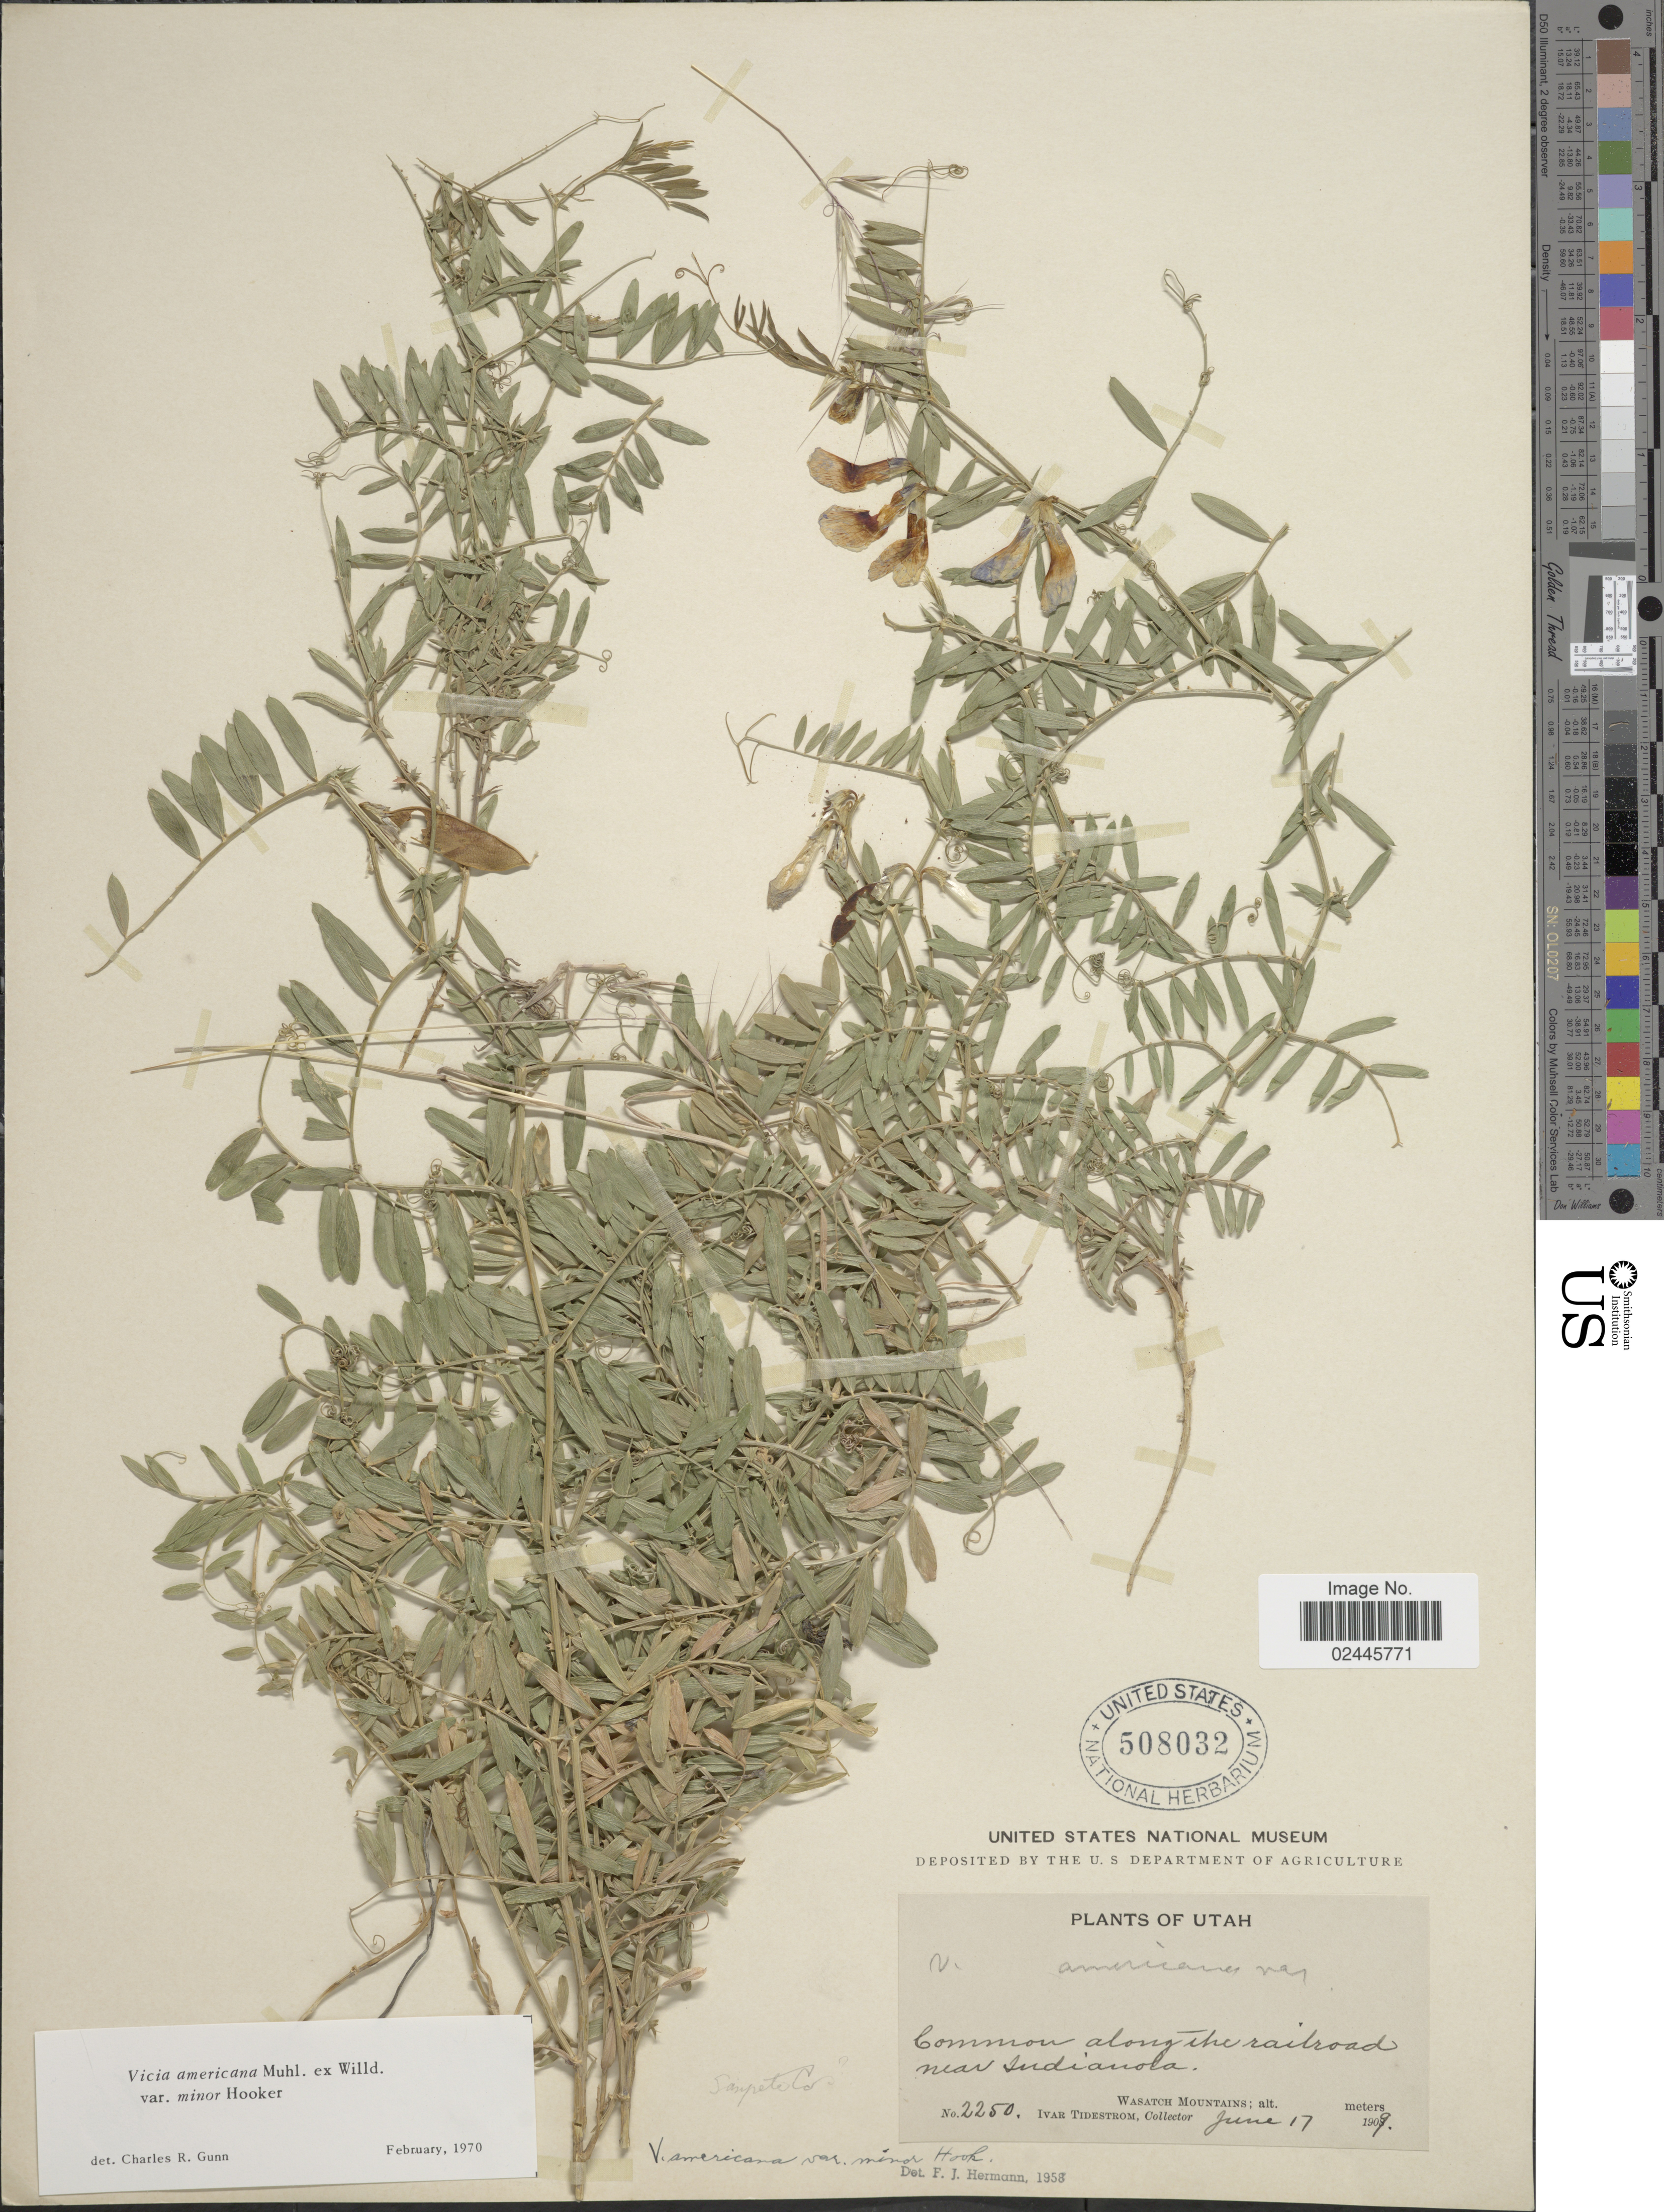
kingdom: Plantae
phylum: Tracheophyta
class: Magnoliopsida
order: Fabales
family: Fabaceae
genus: Vicia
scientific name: Vicia americana var. minor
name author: Hook.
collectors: I. F. Tidestrom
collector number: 2250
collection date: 1909-06-17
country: United States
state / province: Utah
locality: Along the railroad near Indianola, Wasatch Mountains.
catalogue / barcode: US 508032